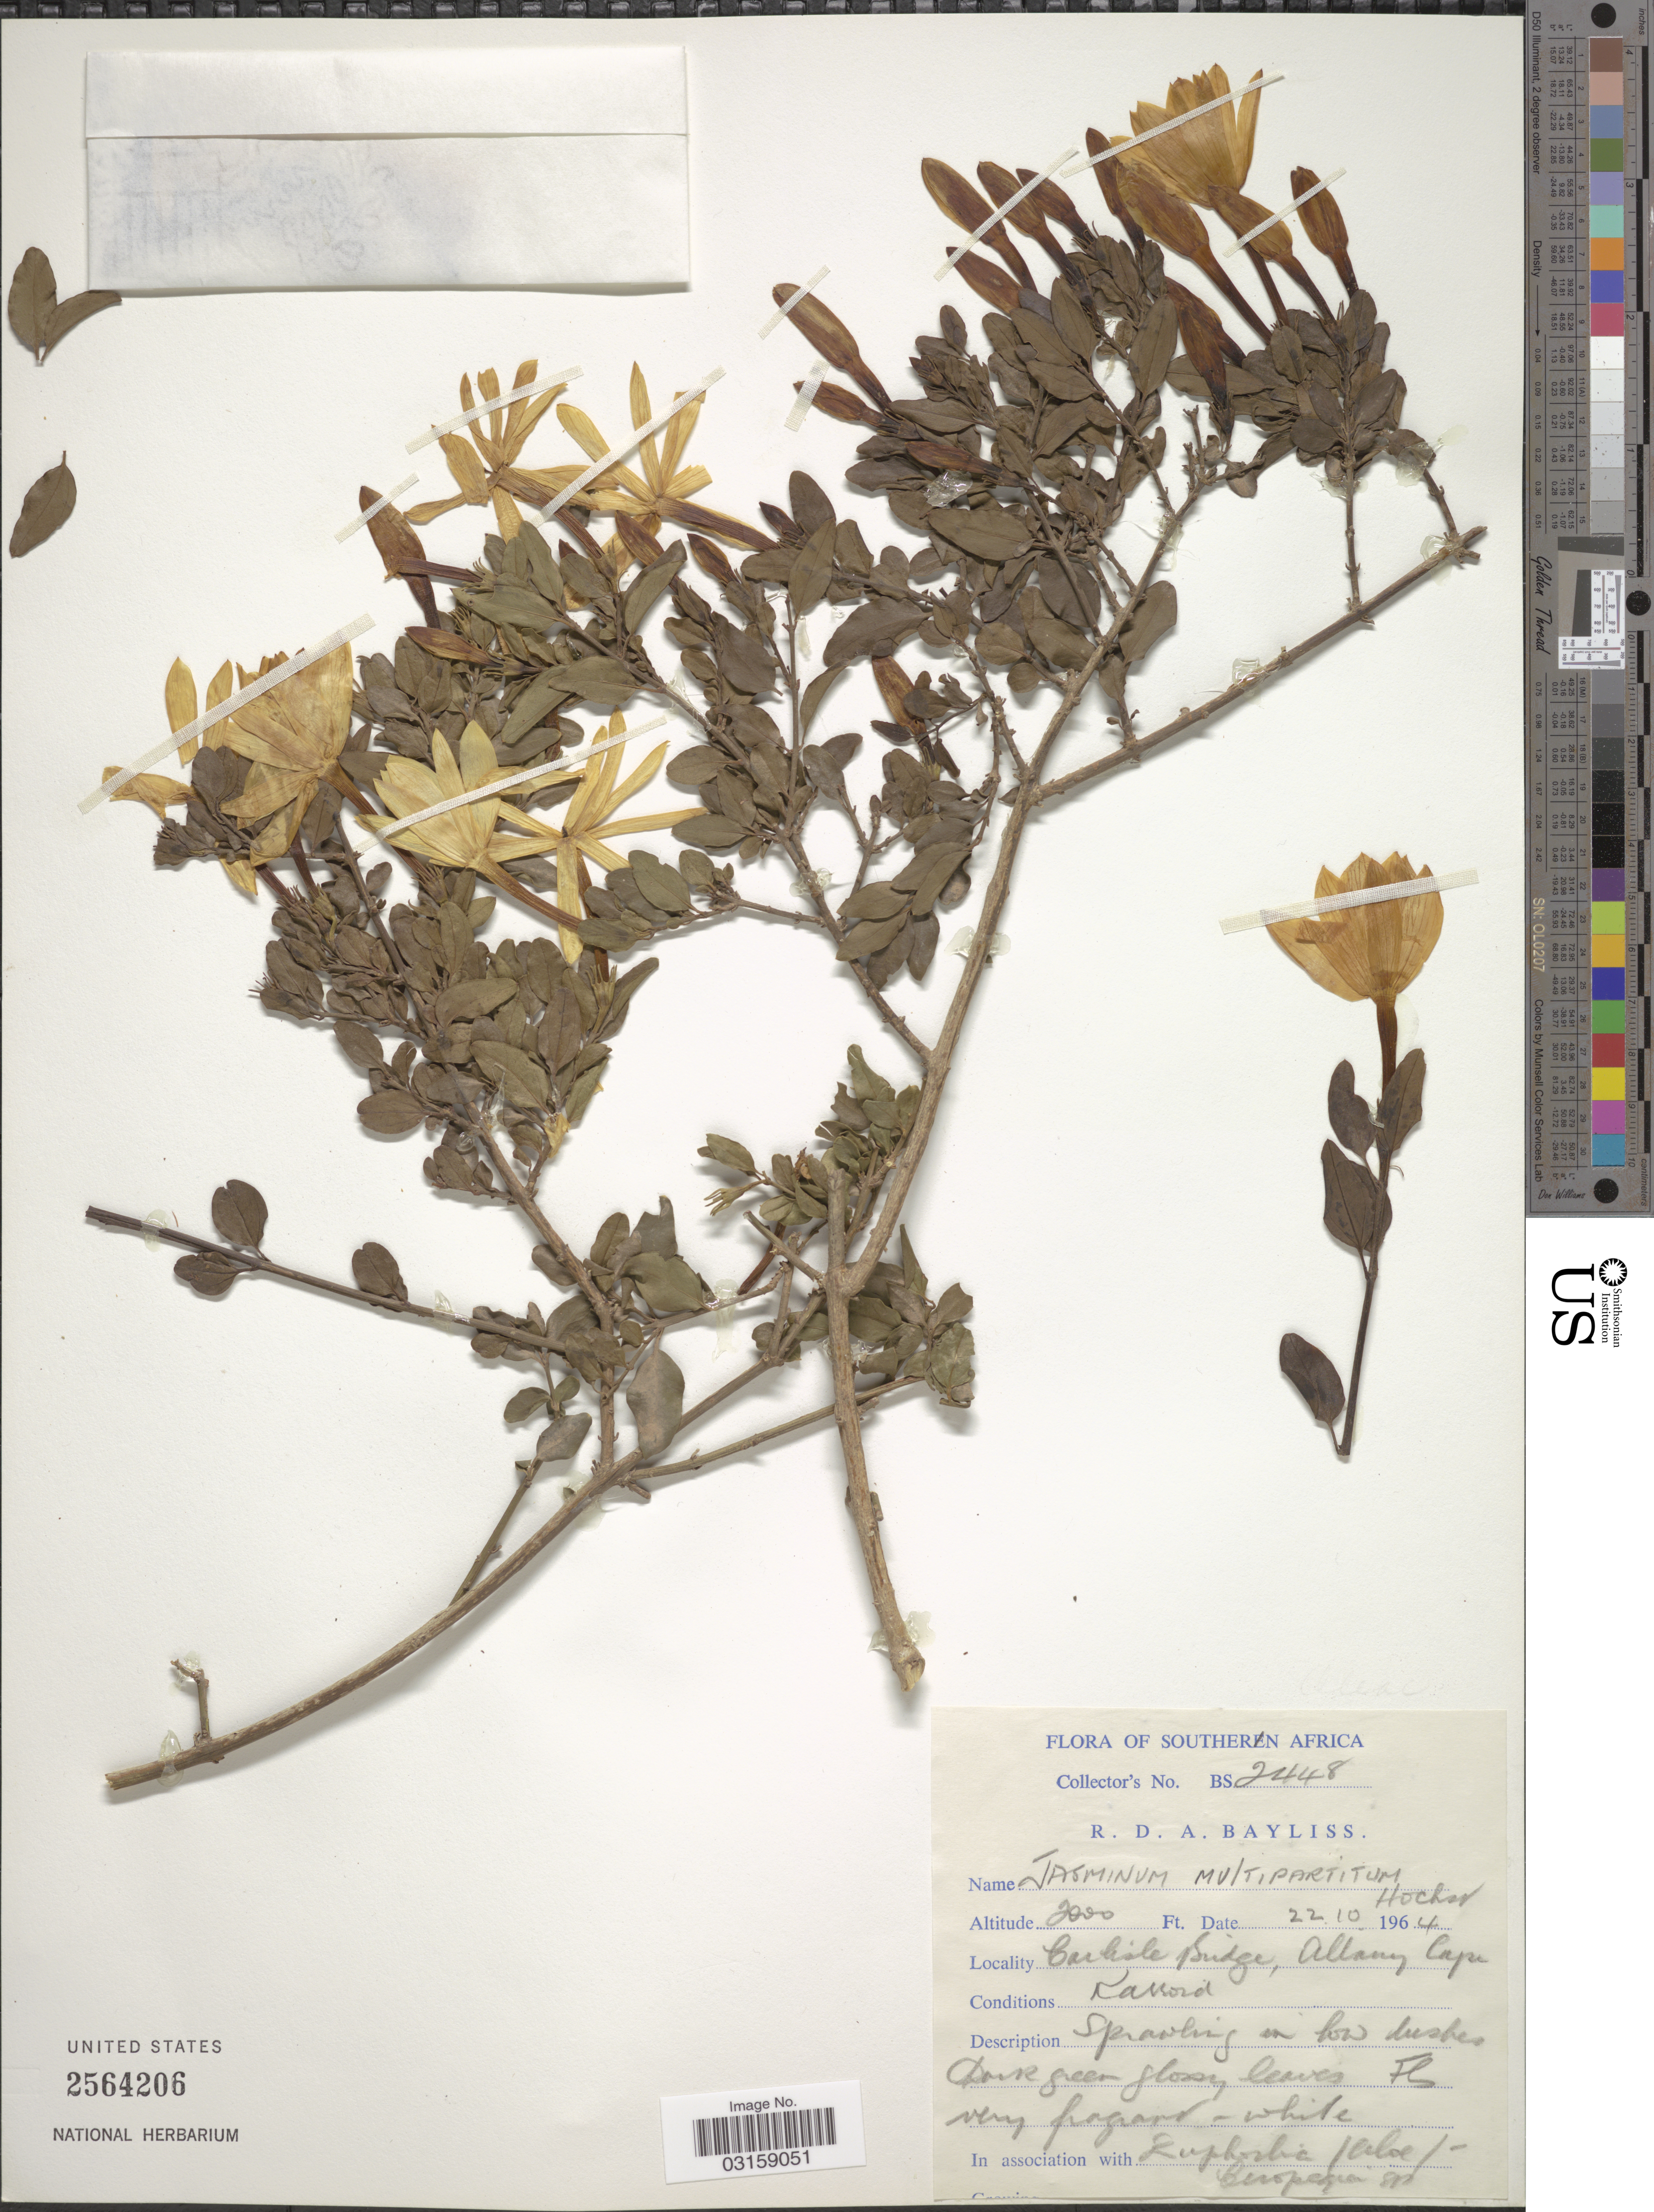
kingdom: Plantae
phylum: Tracheophyta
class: Magnoliopsida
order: Lamiales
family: Oleaceae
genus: Jasminum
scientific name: Jasminum multipartitum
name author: Hochst.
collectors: R. Bayliss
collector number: BS2448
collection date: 1964-10-22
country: South Africa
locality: Southern Africa. Carlisle Bridge, Albany Cape.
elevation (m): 610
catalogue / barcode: US 2564206